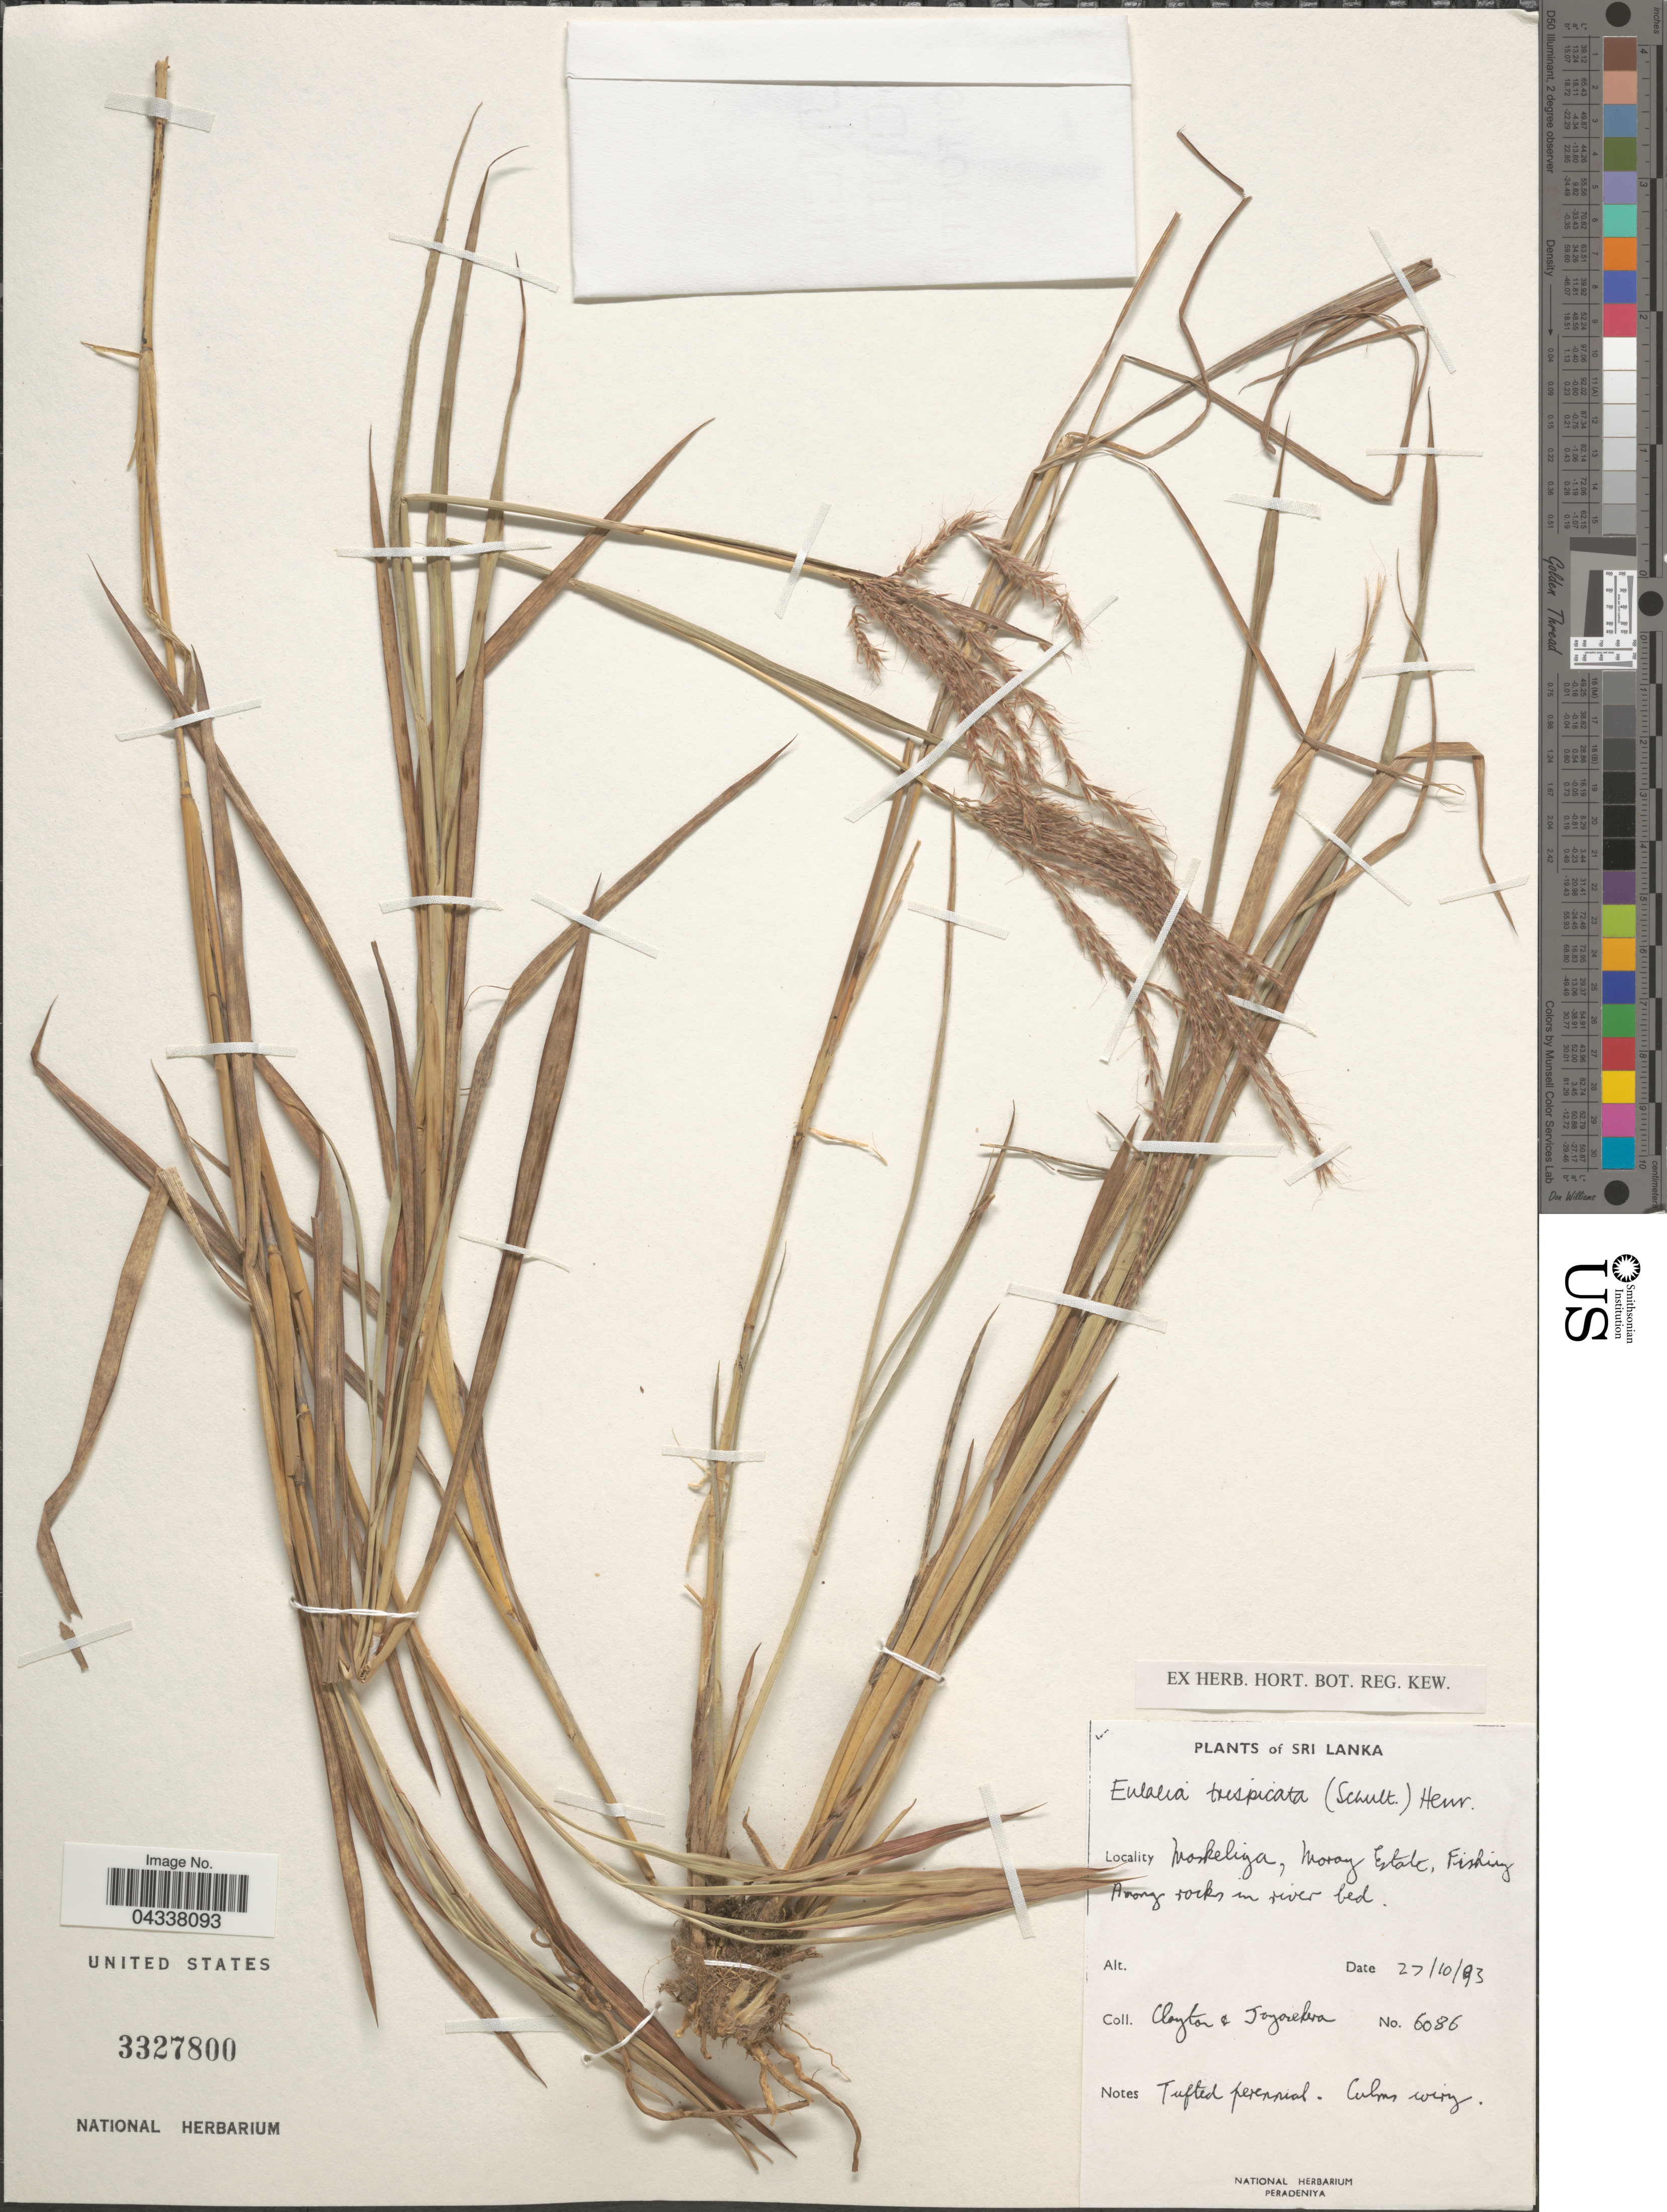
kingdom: Plantae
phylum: Tracheophyta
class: Liliopsida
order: Poales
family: Poaceae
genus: Pseudopogonatherum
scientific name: Pseudopogonatherum trispicatum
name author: (Schult.) Ohwi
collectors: Clayton & -. Jayasekera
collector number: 6086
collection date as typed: Transcribed d/m/y: 27/10/93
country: Sri Lanka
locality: Moskeliya, Moray Estate, Fishing. Among rocks in river bed.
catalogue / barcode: US 3327800